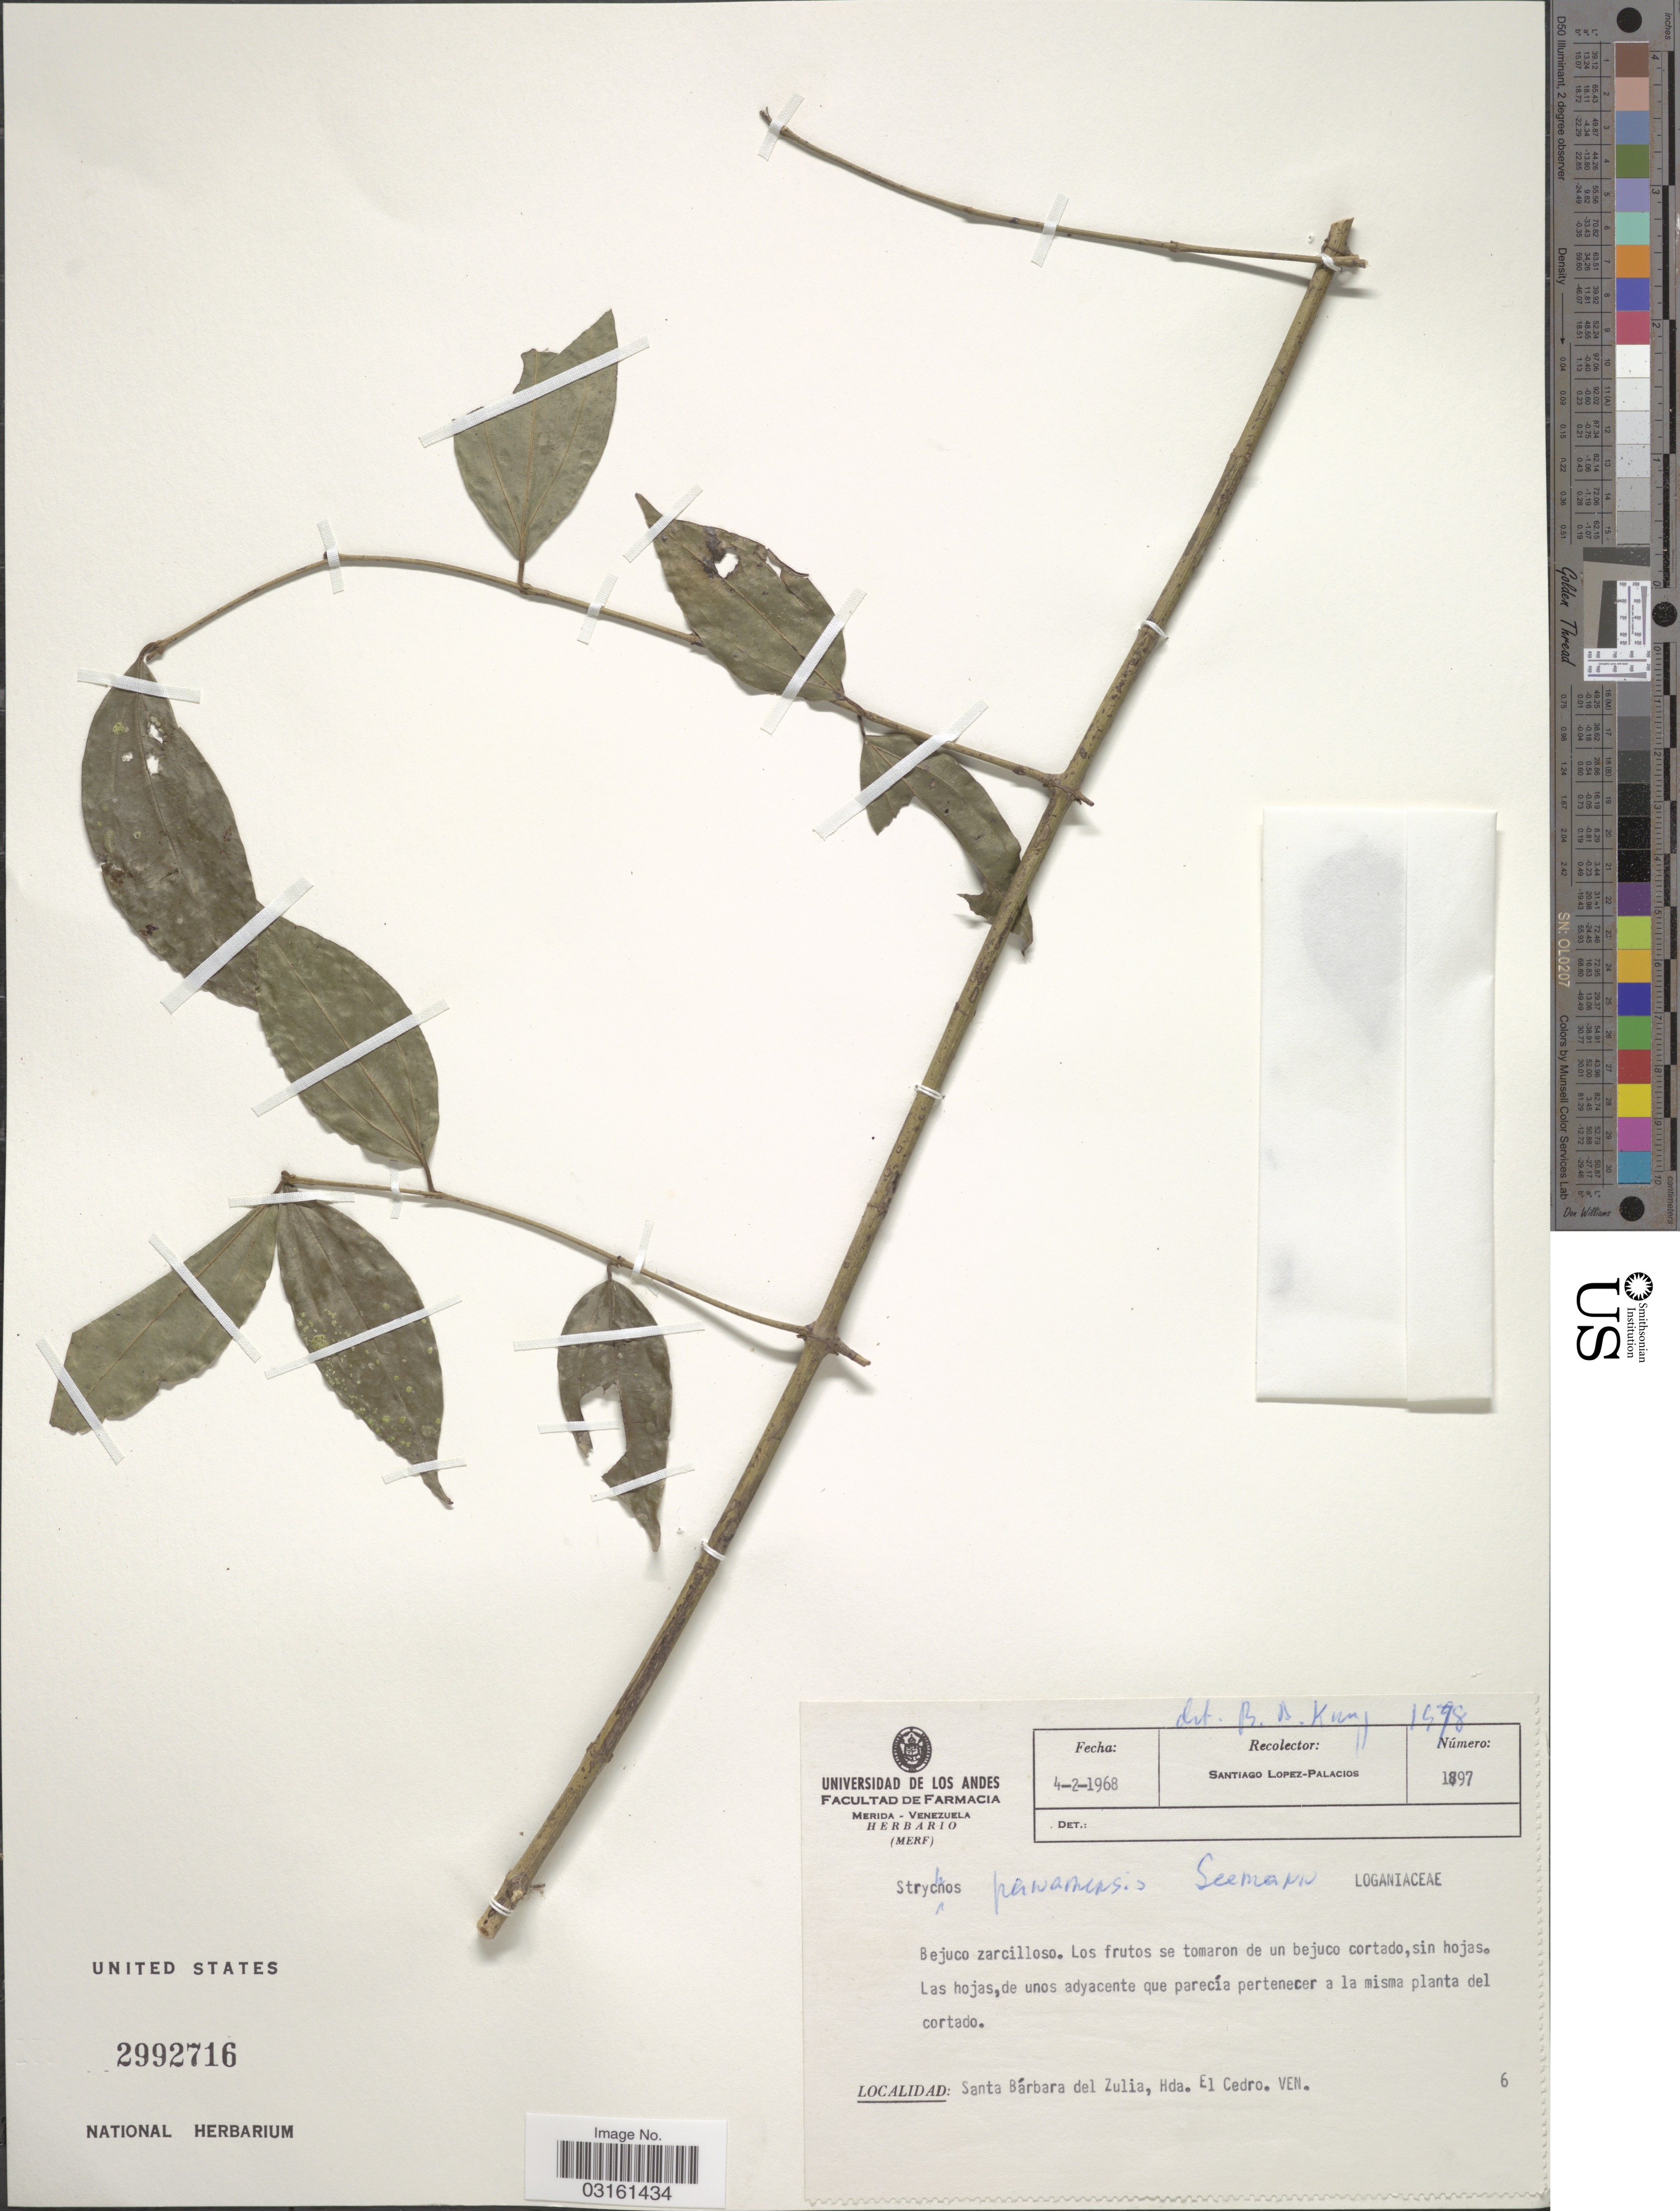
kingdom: Plantae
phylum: Tracheophyta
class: Magnoliopsida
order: Gentianales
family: Loganiaceae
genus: Strychnos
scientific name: Strychnos panamensis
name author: Seem.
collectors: S. López-Palacios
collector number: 1897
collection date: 1968-02-04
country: Venezuela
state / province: Zulia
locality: Santa Bárbara del Zulia, Hda. El Cedro.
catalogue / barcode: US 2992716